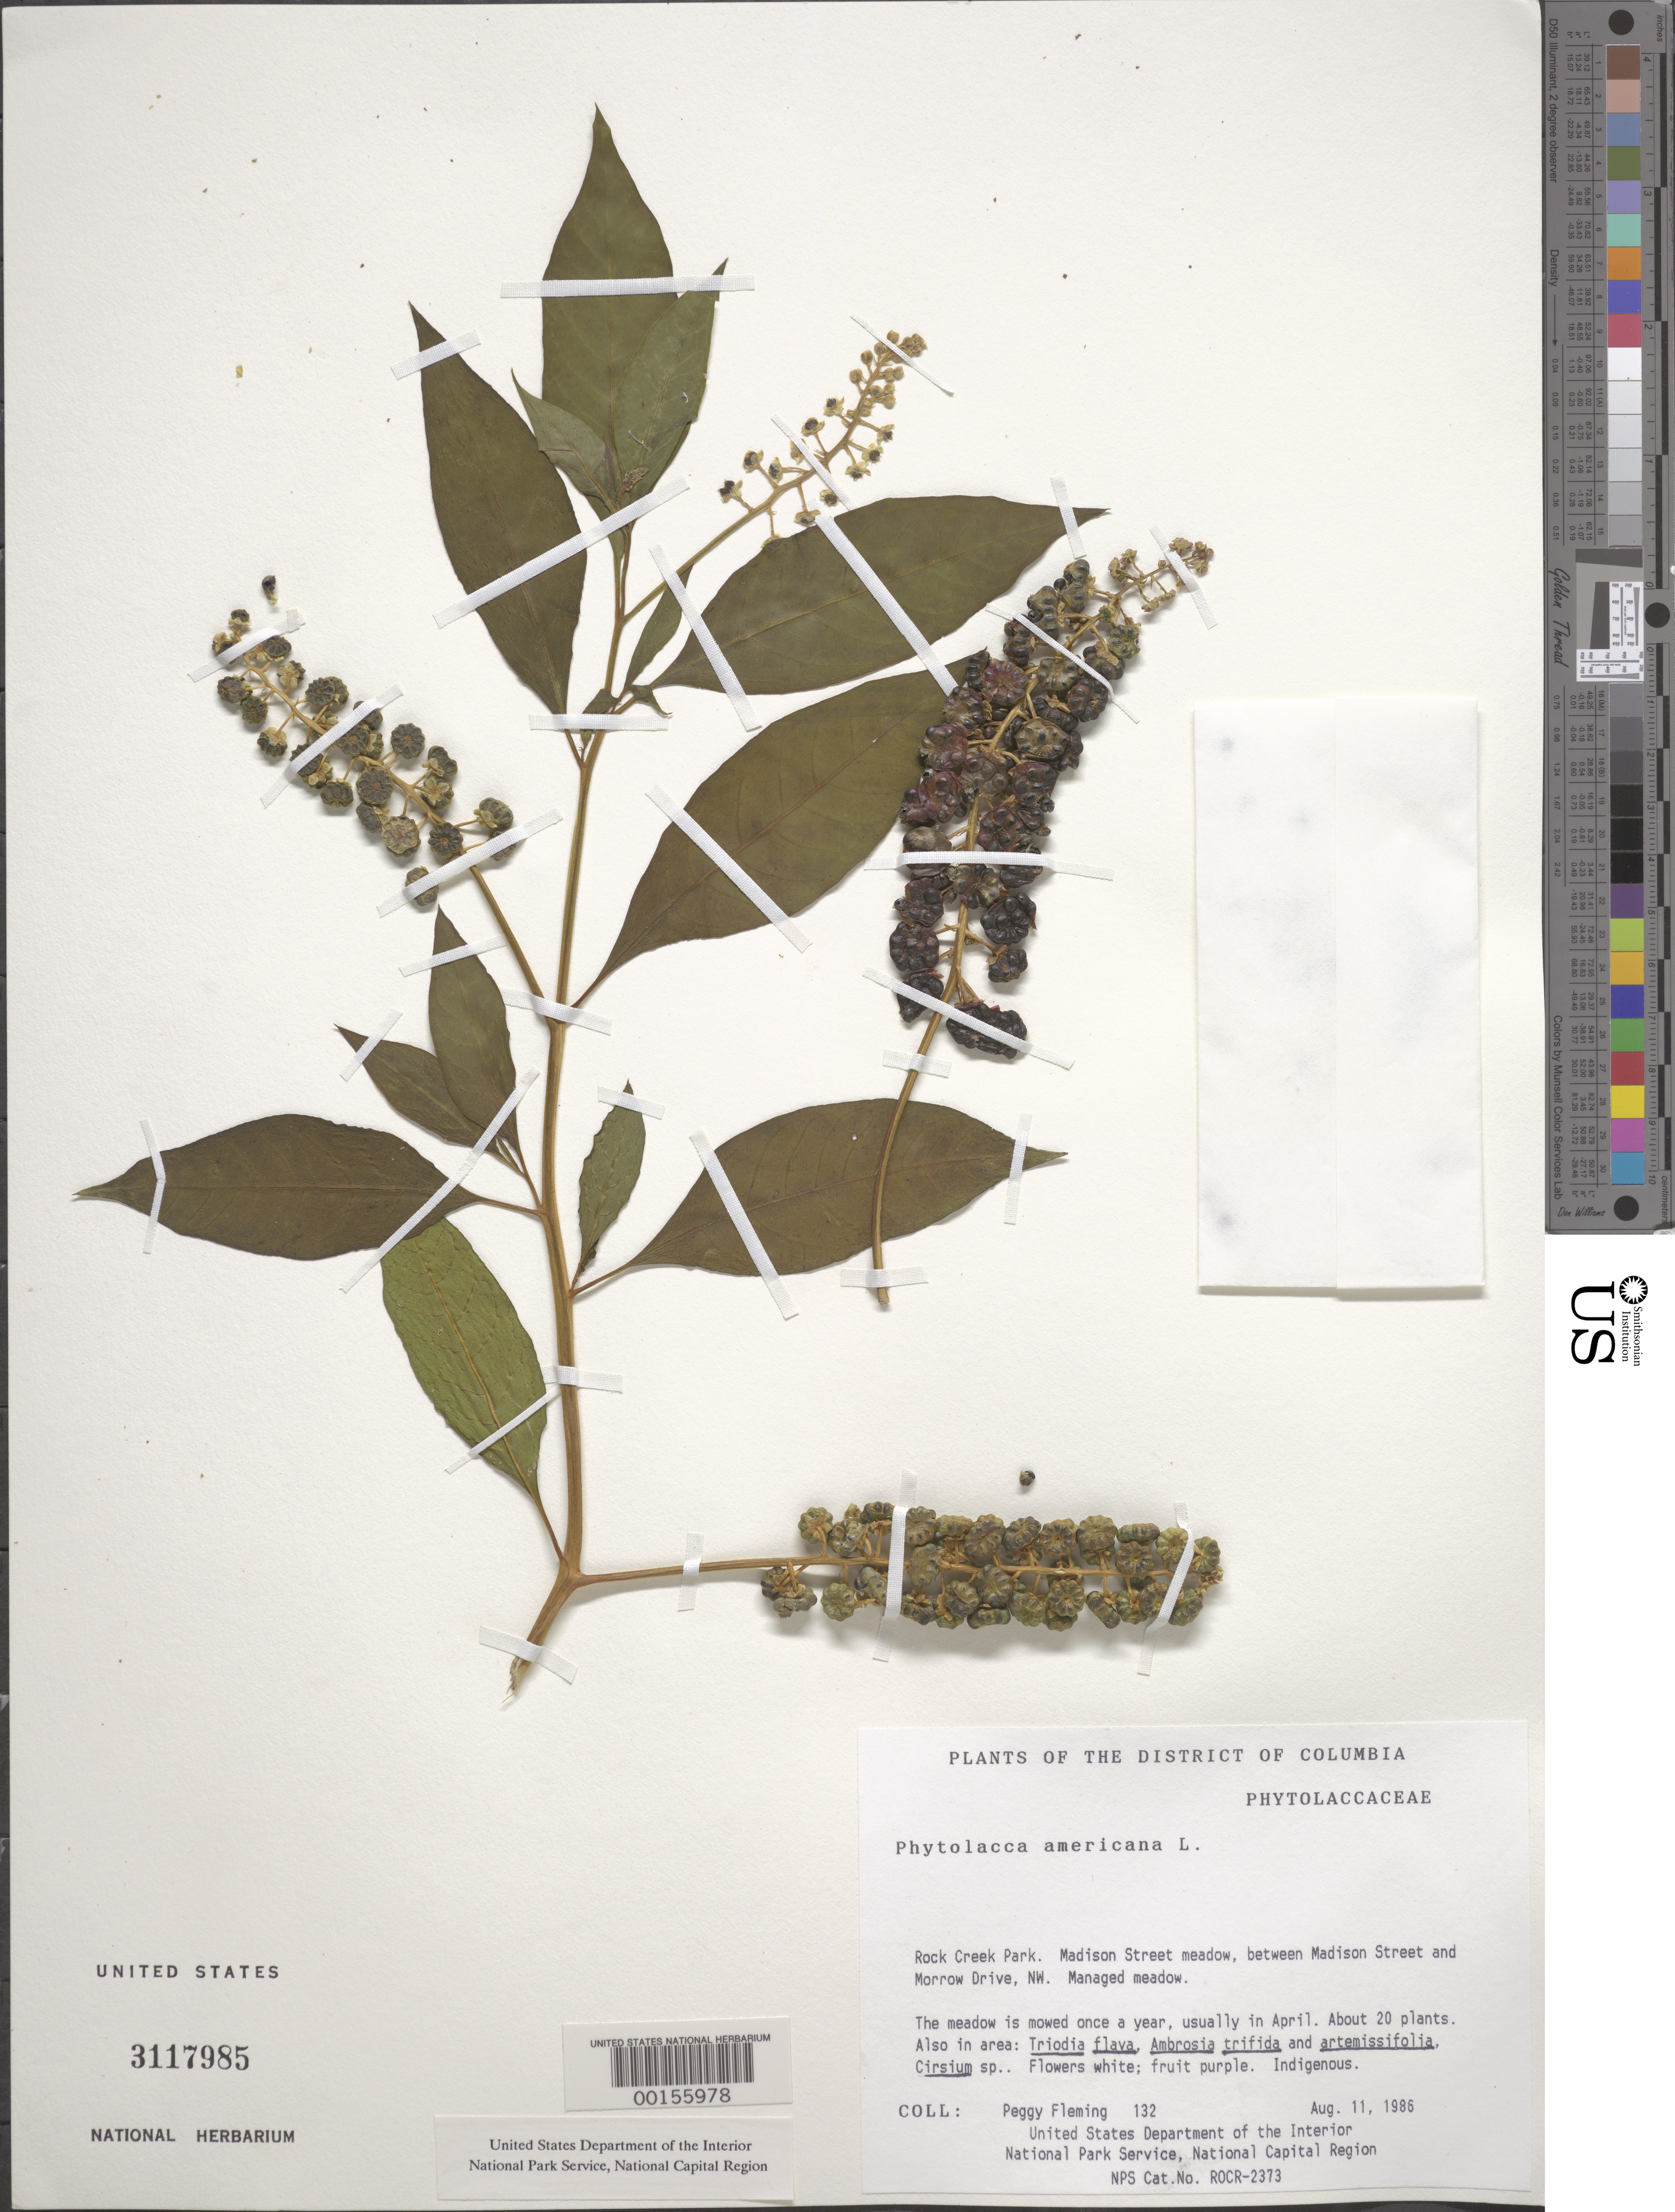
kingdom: Plantae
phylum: Tracheophyta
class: Magnoliopsida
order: Caryophyllales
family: Phytolaccaceae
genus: Phytolacca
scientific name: Phytolacca americana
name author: L.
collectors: P. Fleming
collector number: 132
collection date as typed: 11 Aug 1986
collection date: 1986-08-11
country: United States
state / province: District of Columbia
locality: Rock Creek Park, Madisson Street meadow, between Madison street and Morrow Drive Rock Creek Park and Vicinity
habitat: Managed meadow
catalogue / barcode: US 3117985